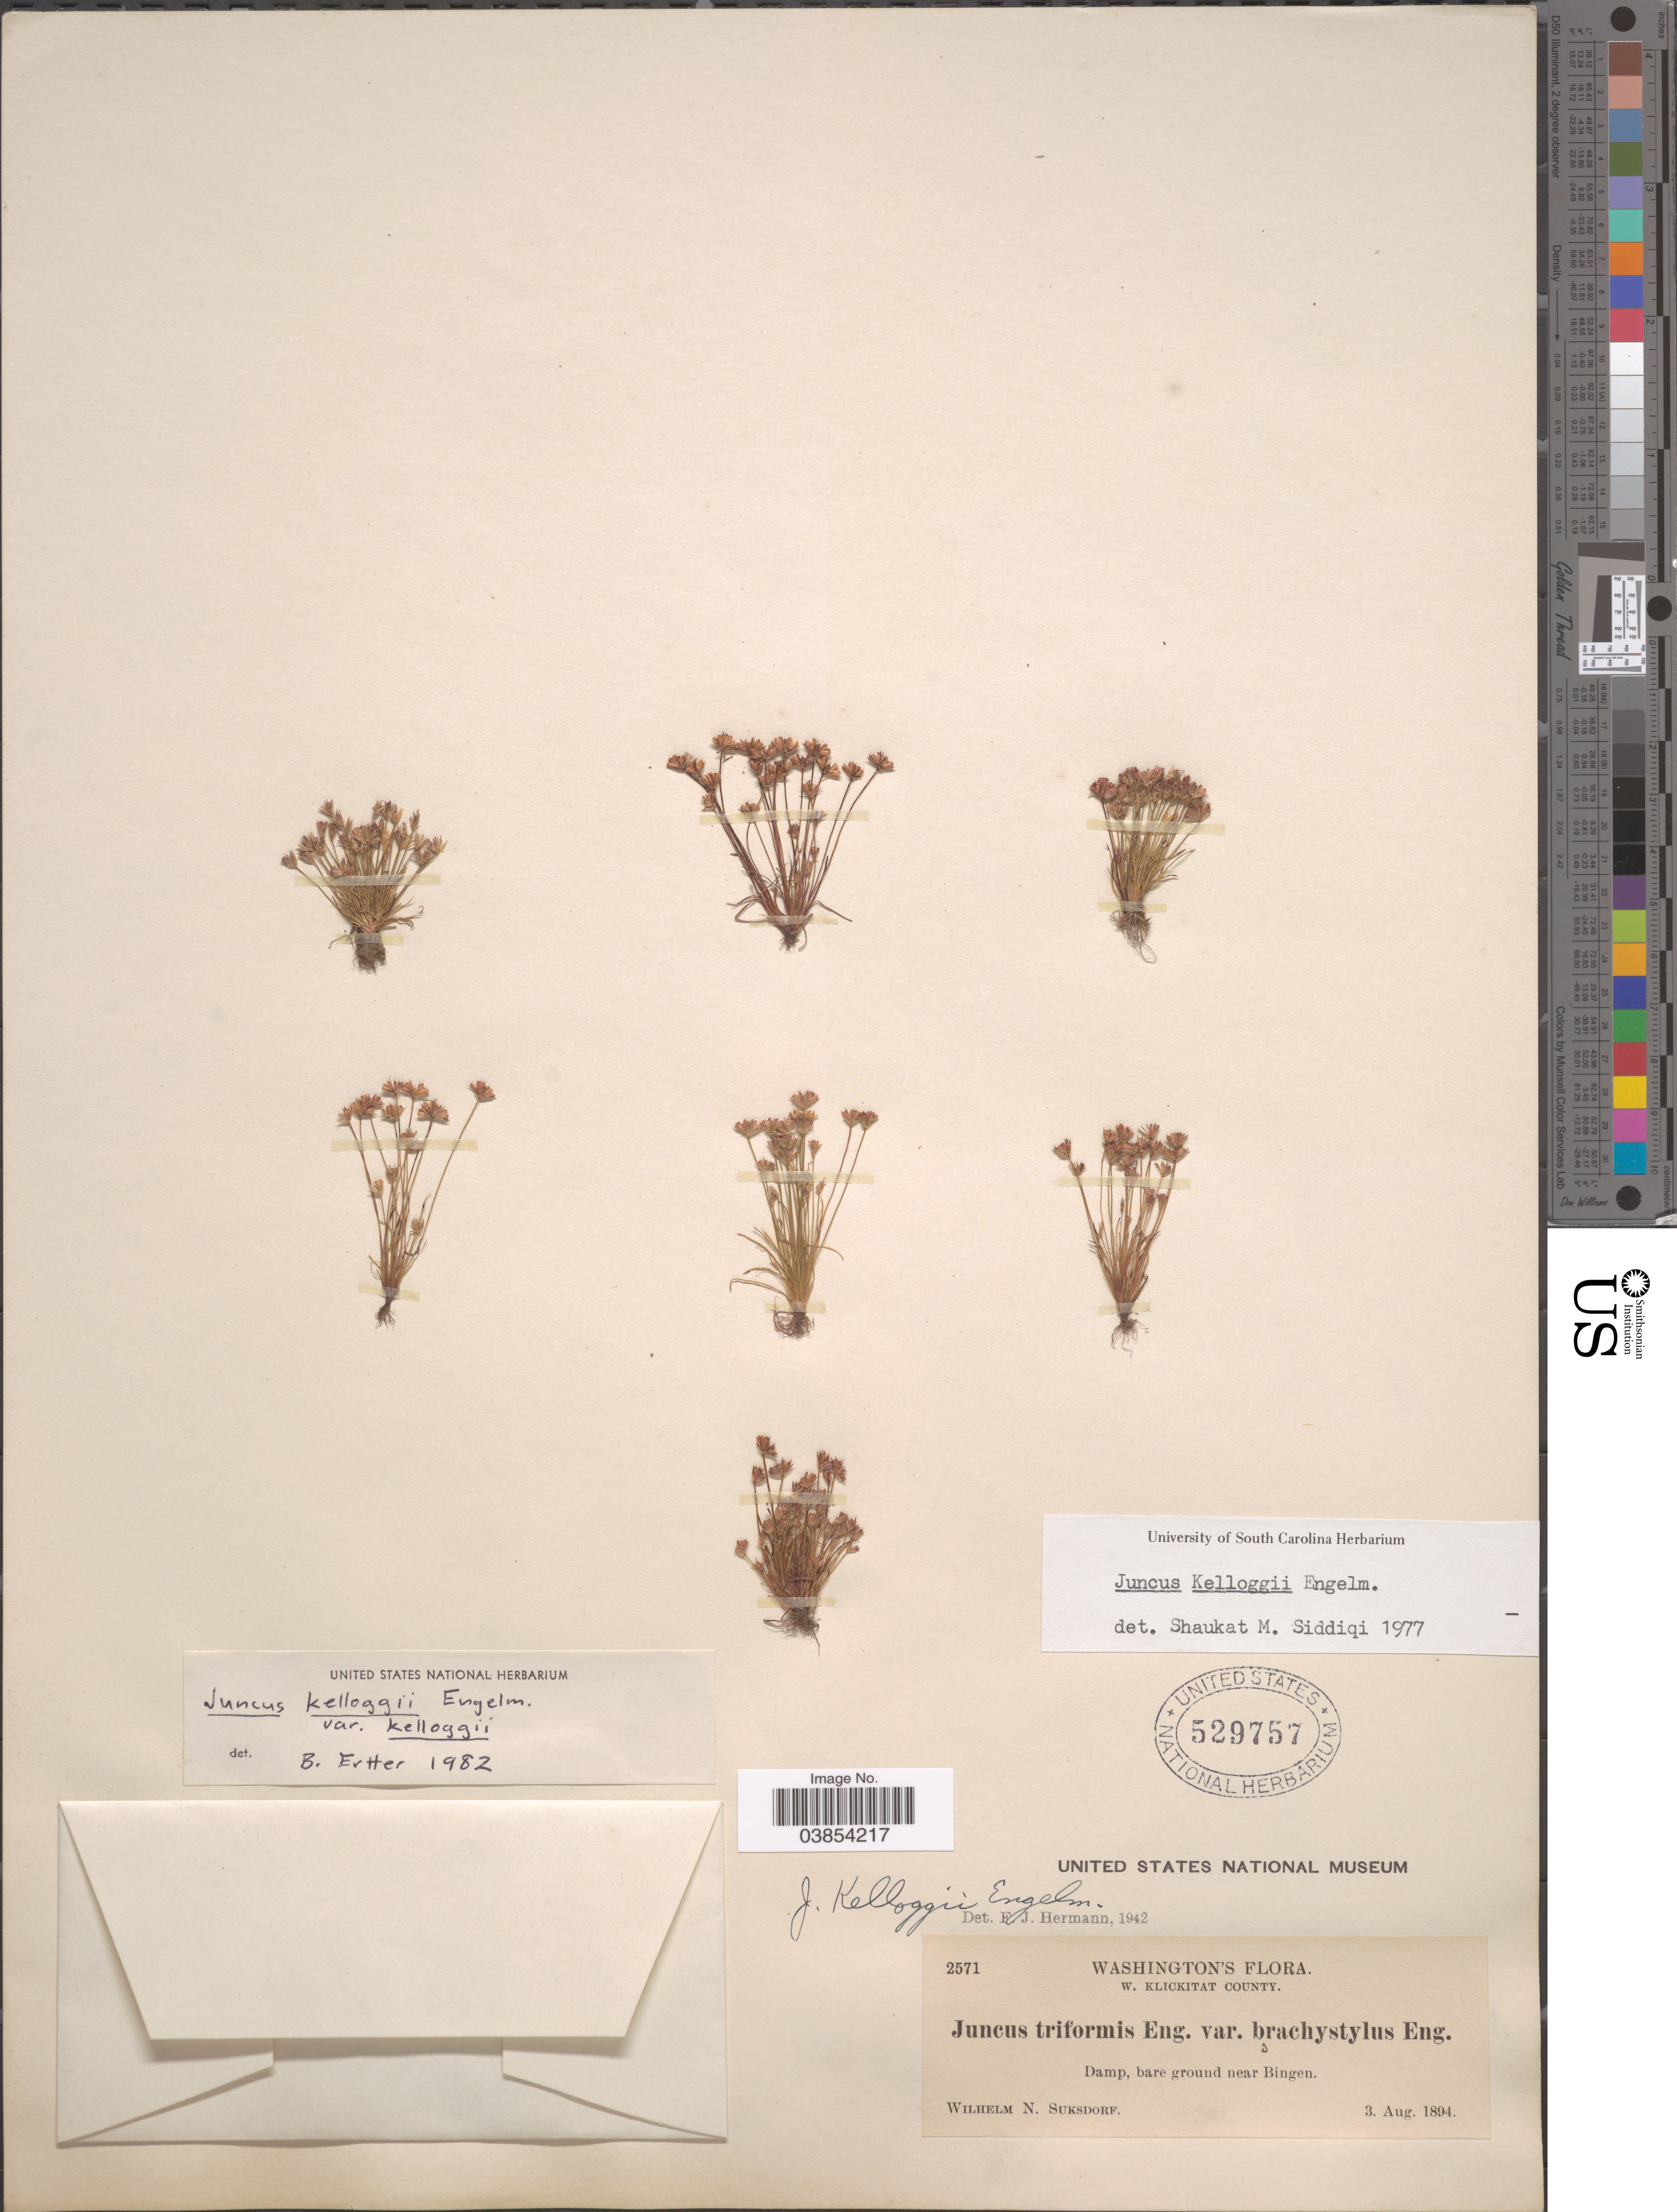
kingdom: Plantae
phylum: Tracheophyta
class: Liliopsida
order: Poales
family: Juncaceae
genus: Juncus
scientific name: Juncus kelloggii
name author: Engelm.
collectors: W. N. Suksdorf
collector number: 2571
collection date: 1894-08-03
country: United States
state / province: Washington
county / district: Klickitat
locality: W. Klickitat County. Damp, bare ground near Bingen.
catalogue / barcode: US 529757